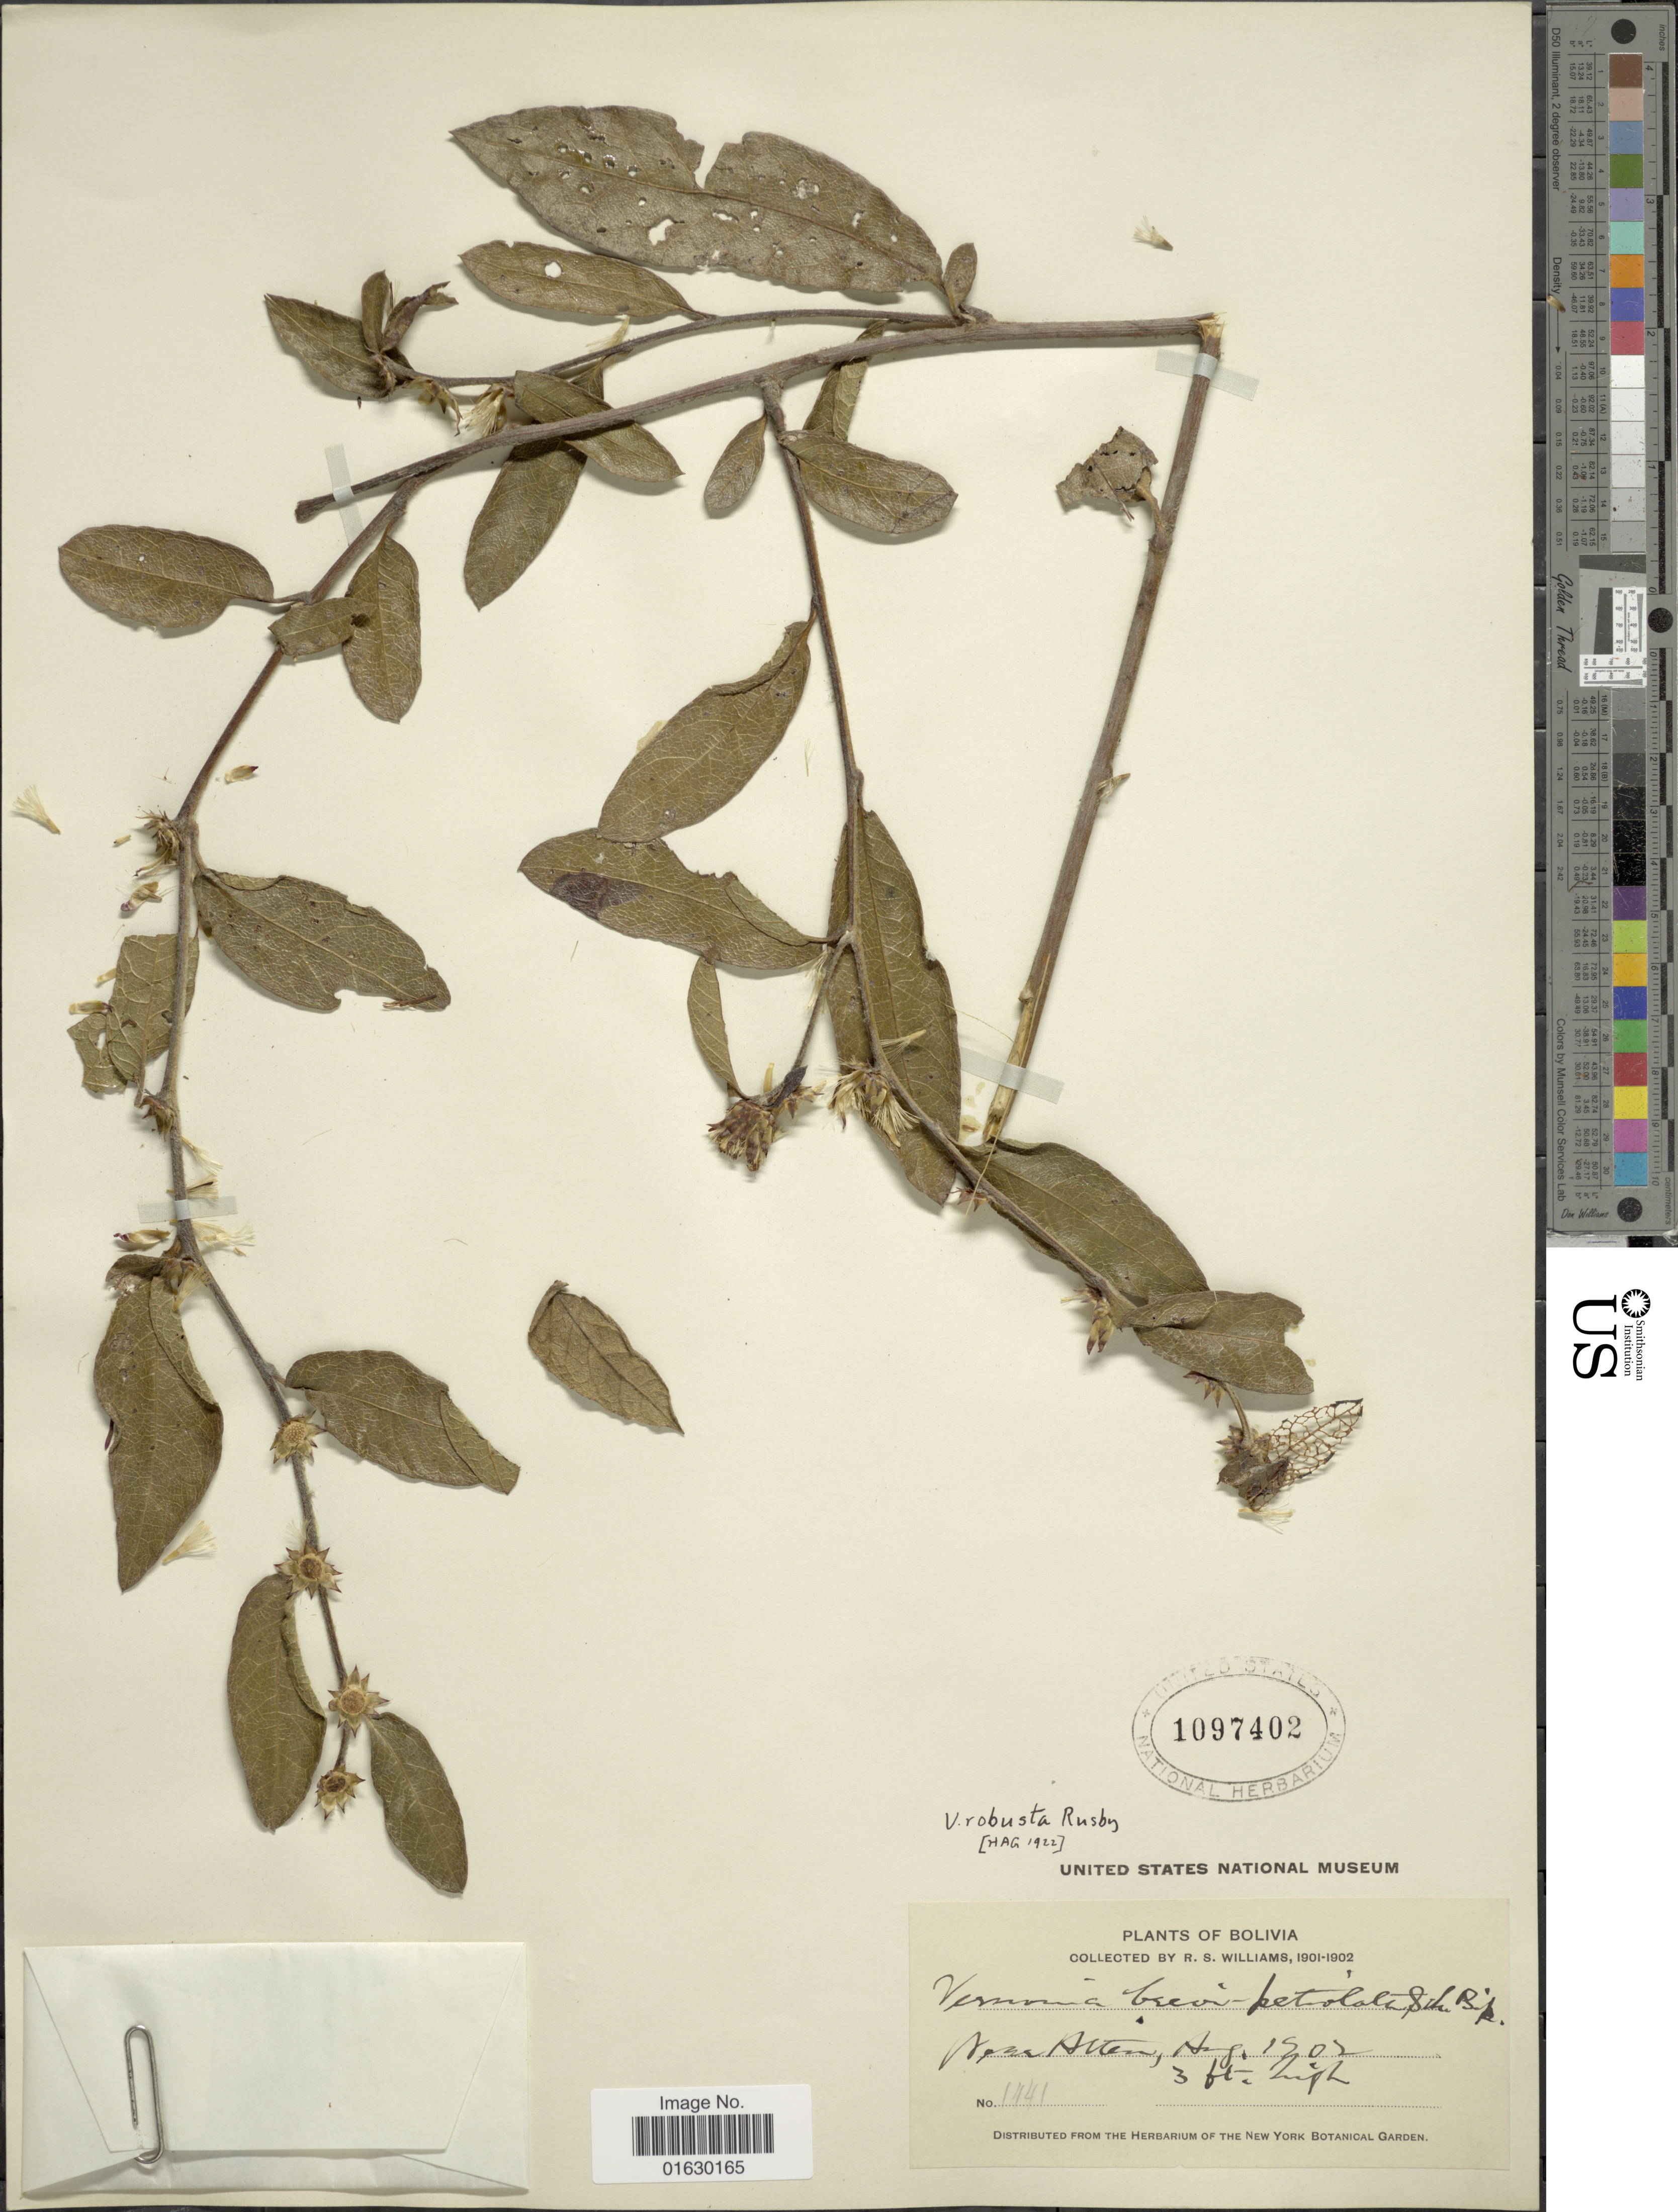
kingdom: Plantae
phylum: Tracheophyta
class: Magnoliopsida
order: Asterales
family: Asteraceae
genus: Lessingianthus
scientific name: Lessingianthus robustus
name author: (Rusby) H. Rob.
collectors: R. S. Williams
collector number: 1441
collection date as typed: Aug. 1902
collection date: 1902-08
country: Bolivia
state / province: La Paz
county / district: Franz Tamayo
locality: Near Atén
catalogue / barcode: US 1097402